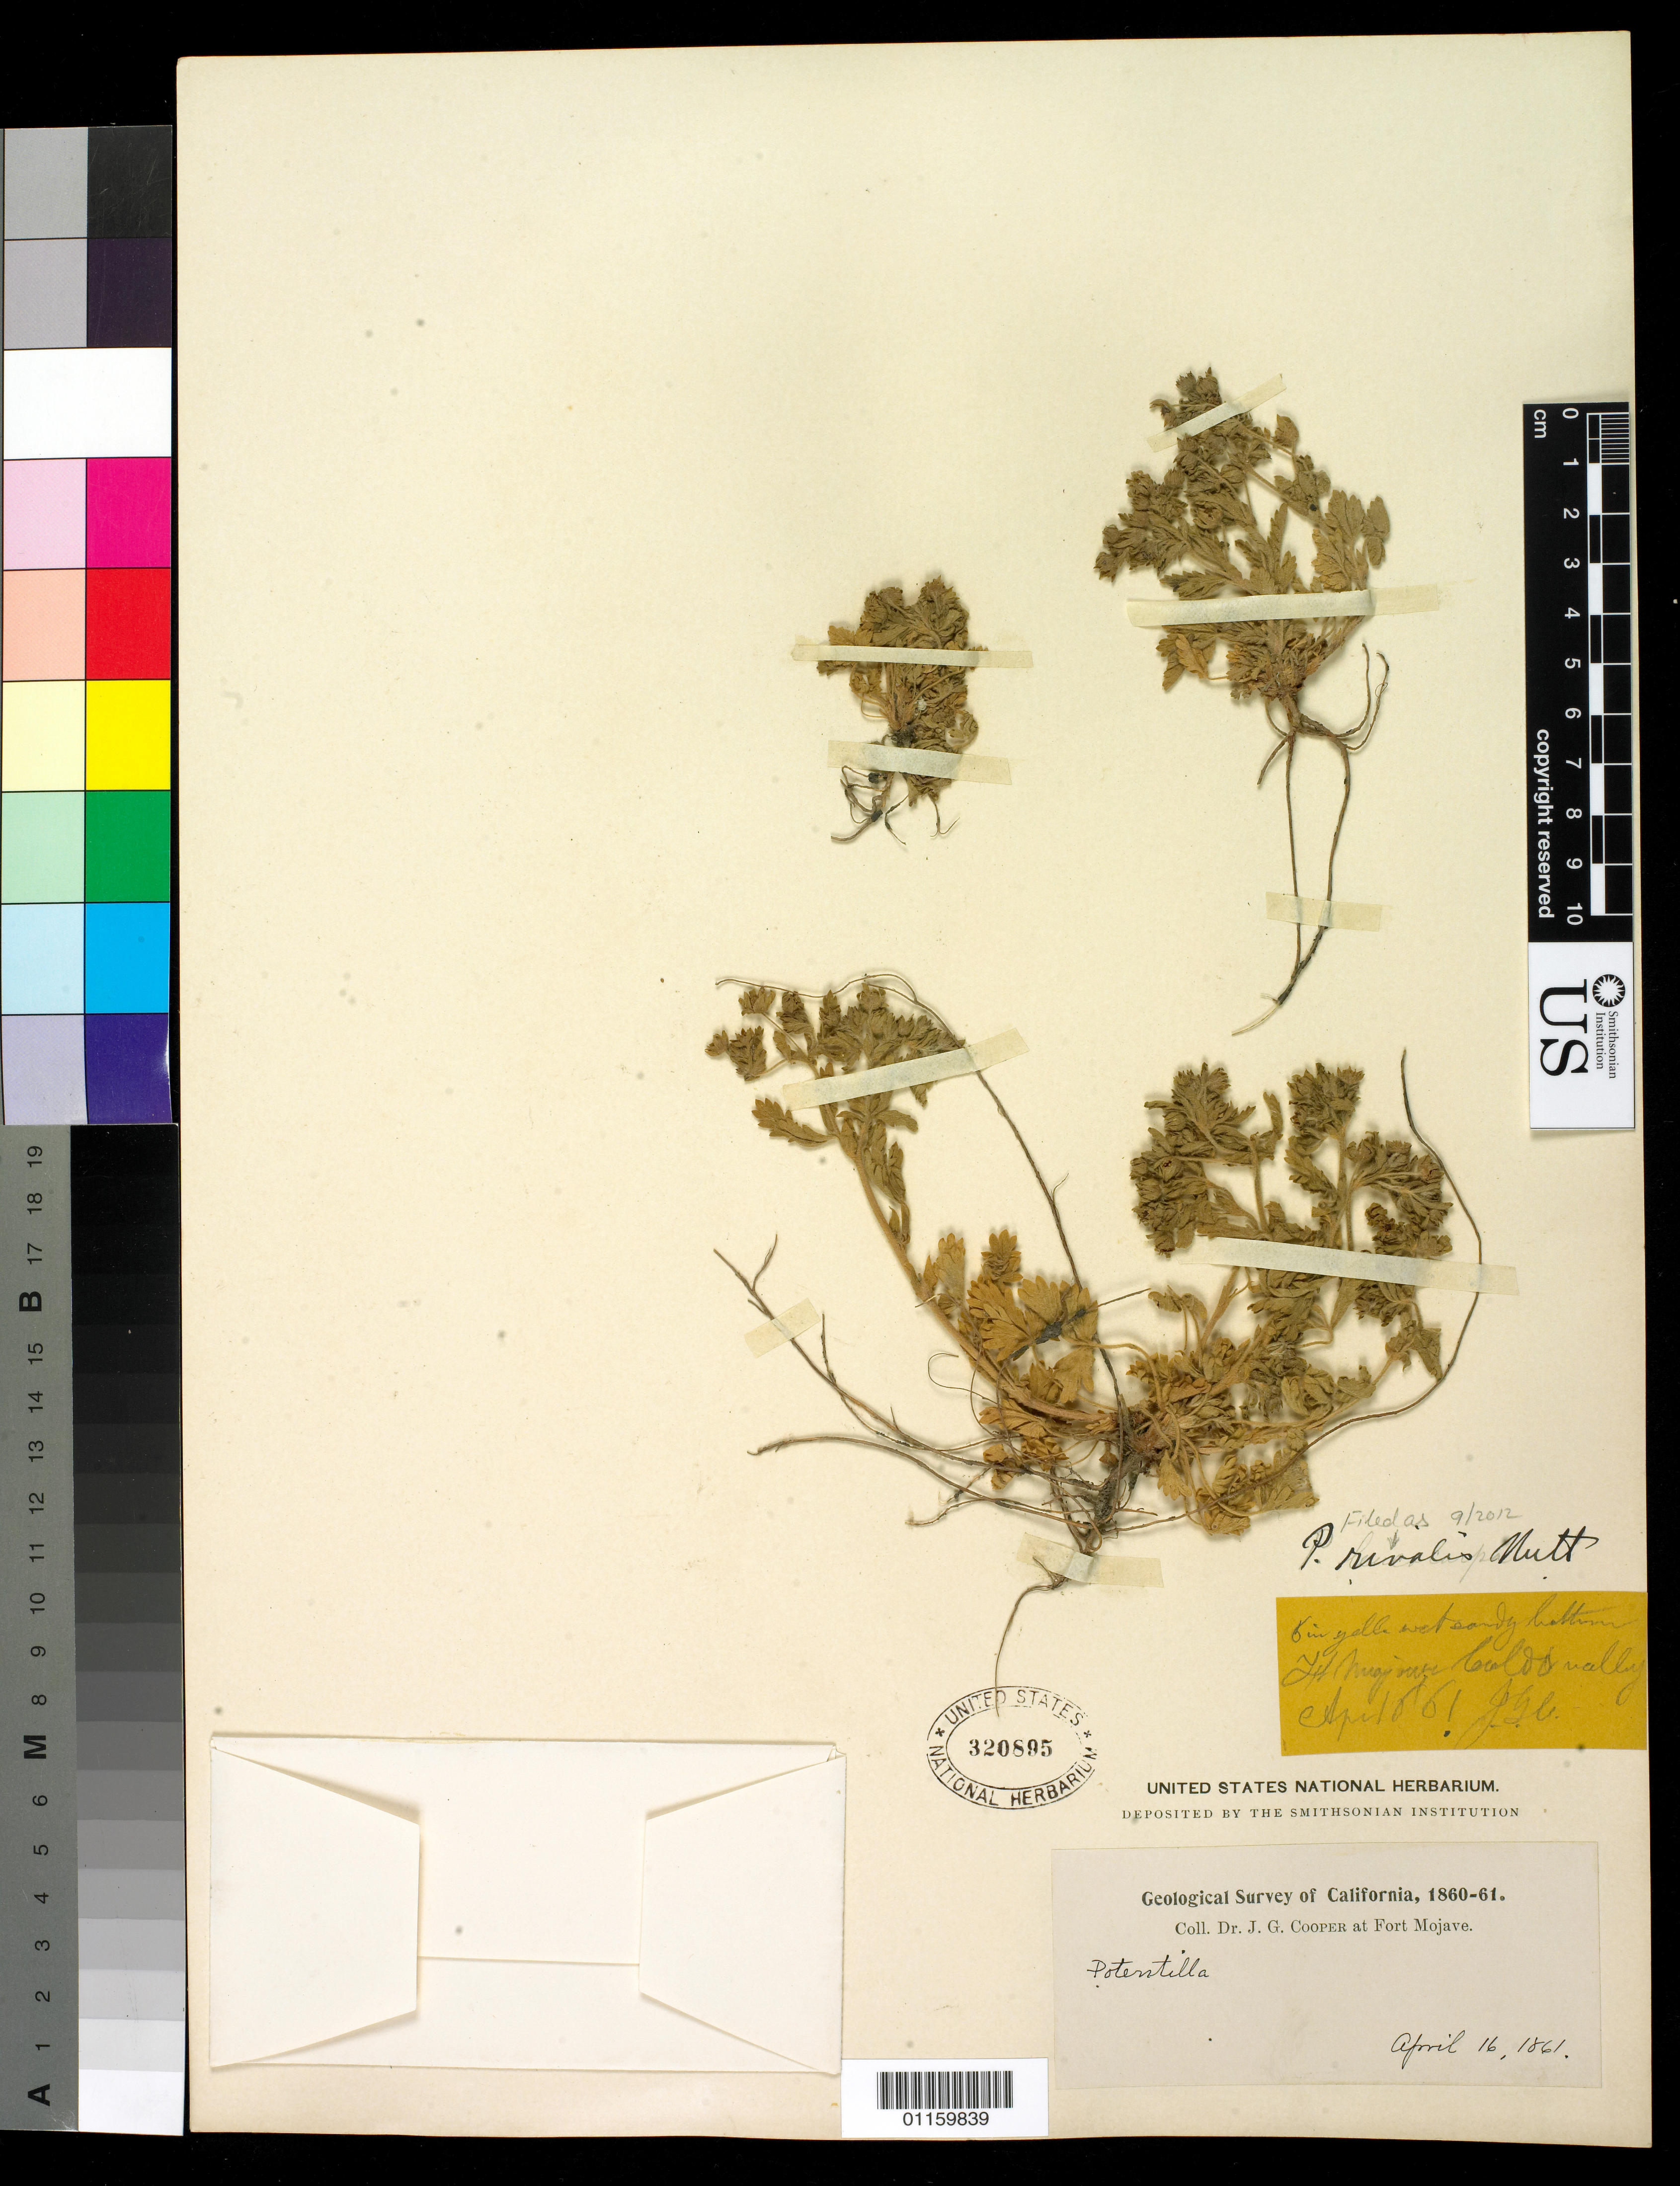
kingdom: Plantae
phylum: Tracheophyta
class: Magnoliopsida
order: Rosales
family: Rosaceae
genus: Potentilla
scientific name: Potentilla rivalis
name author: Nutt.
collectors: J. G. Cooper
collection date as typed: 16 Apr 1861 to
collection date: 1861-04-16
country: United States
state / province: California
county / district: San Bernardino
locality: Fort Mojave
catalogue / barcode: US 320895